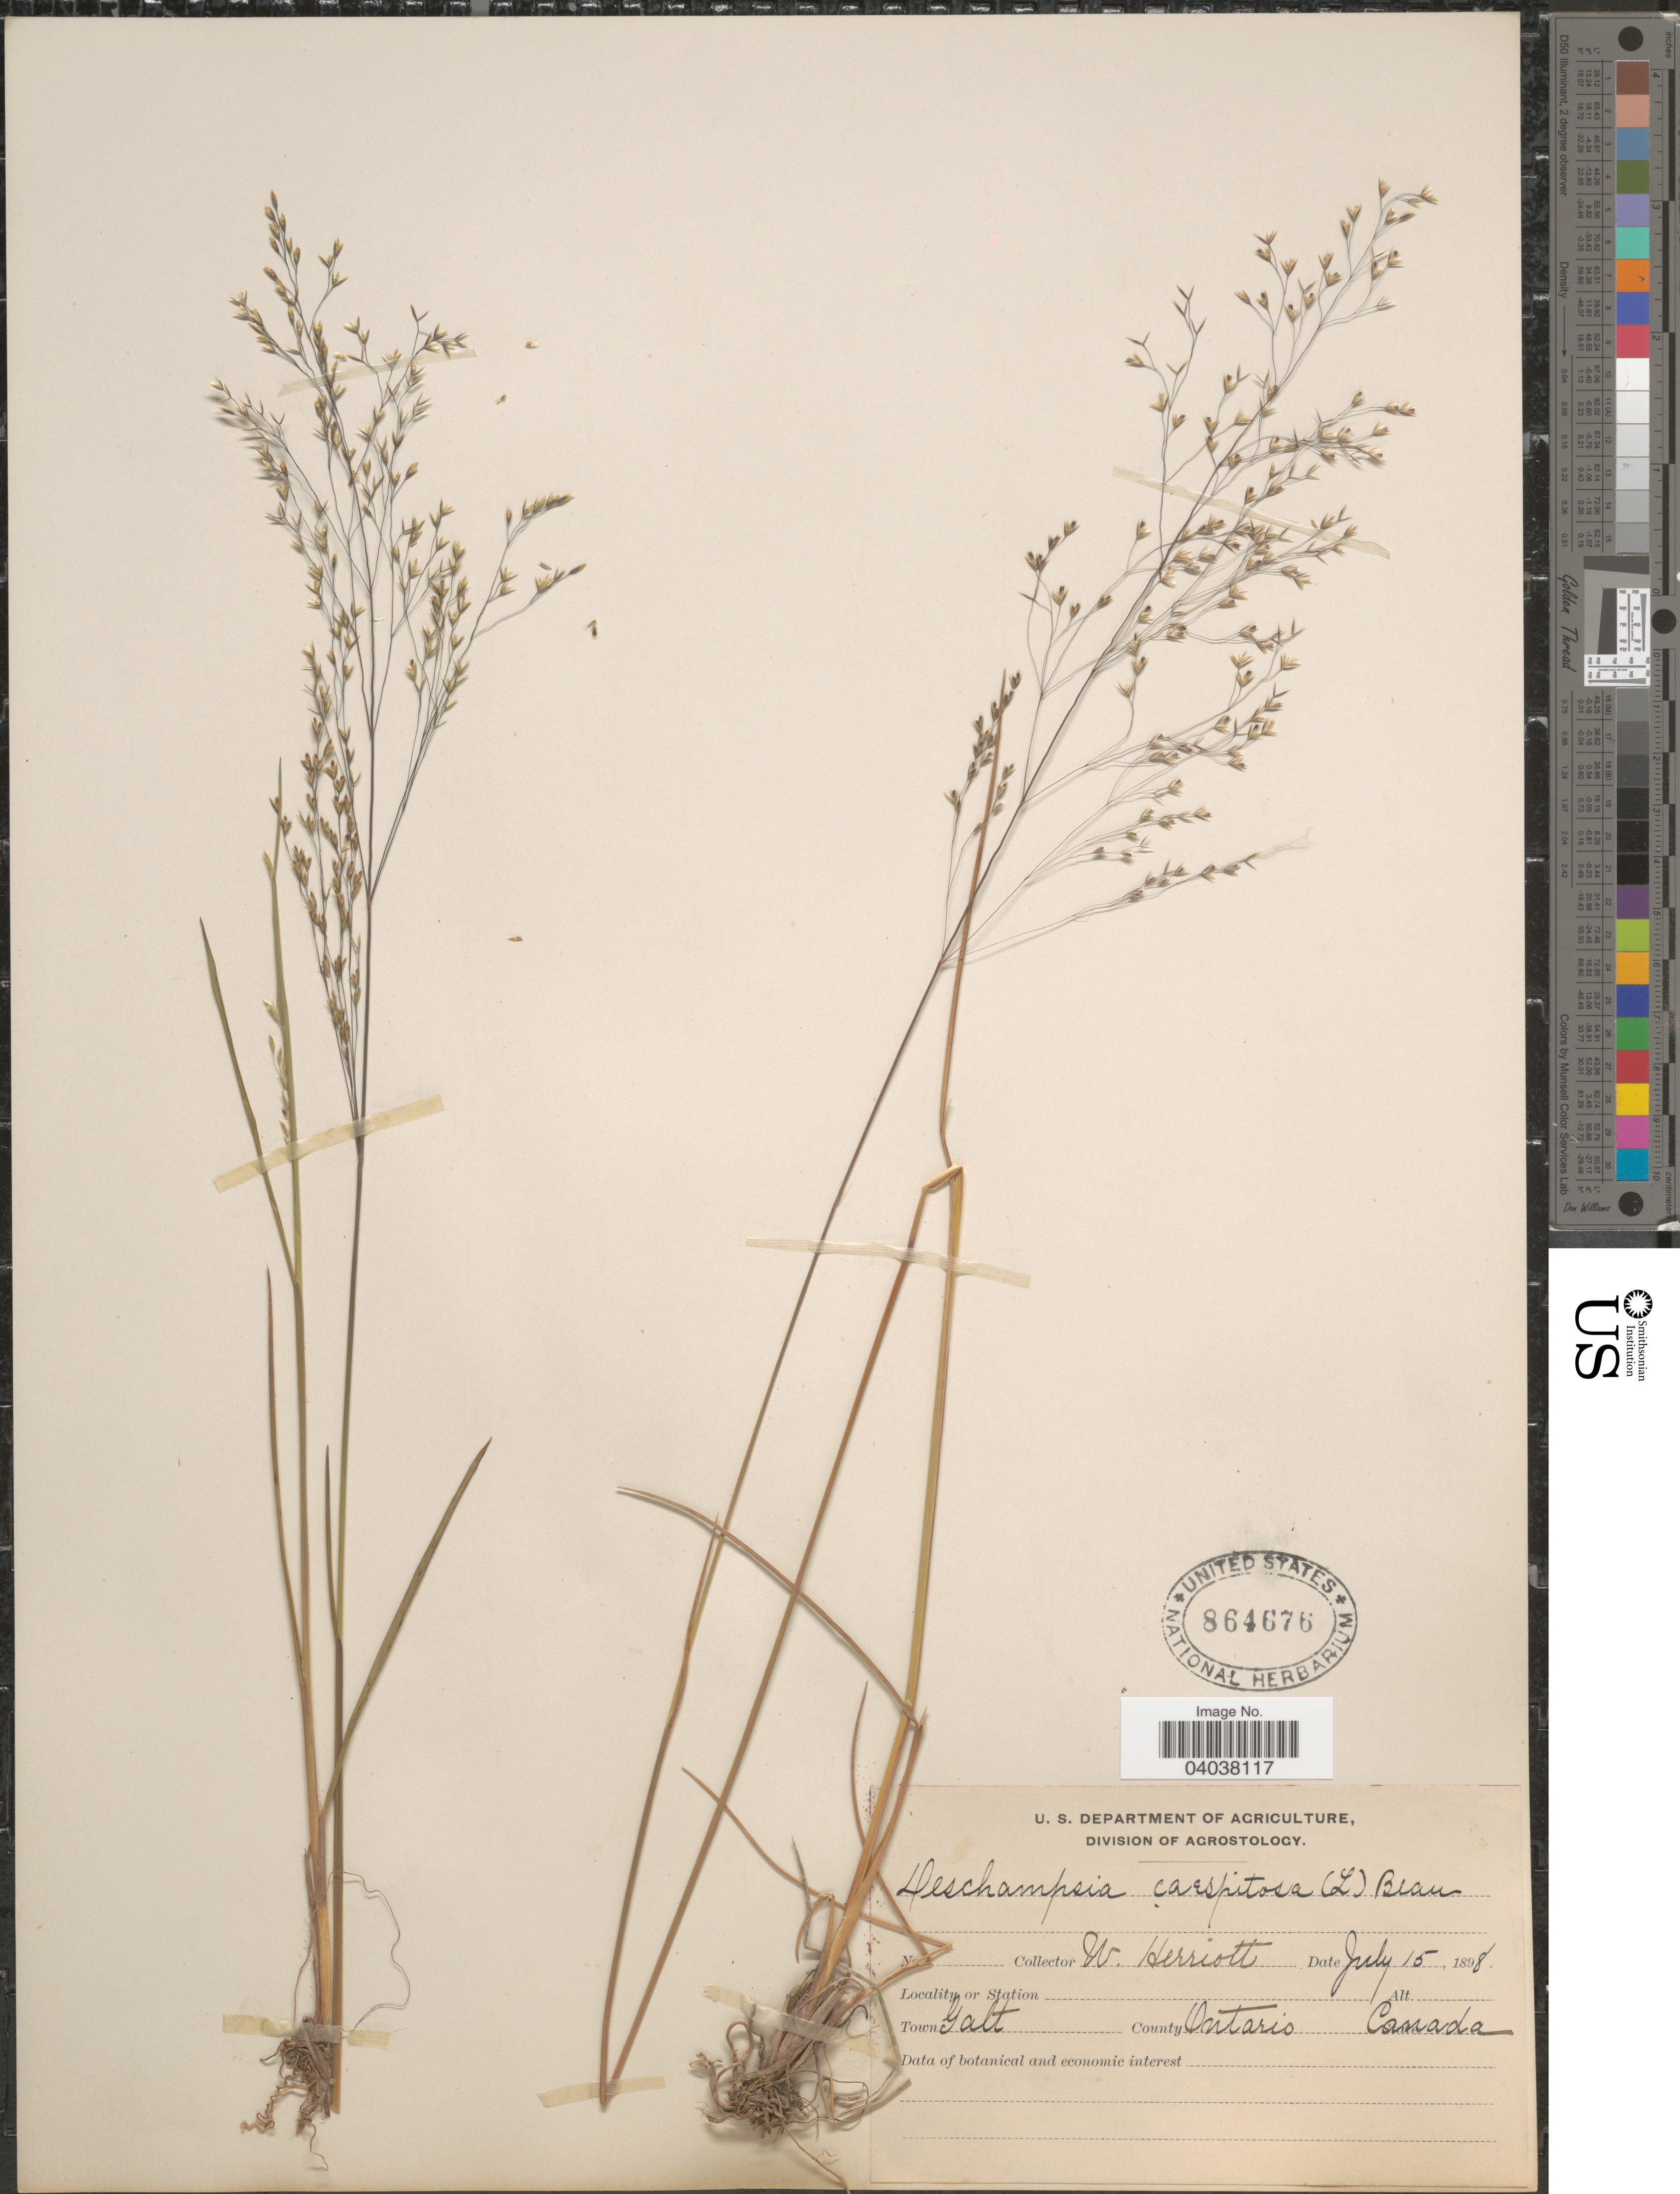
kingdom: Plantae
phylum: Tracheophyta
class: Liliopsida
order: Poales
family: Poaceae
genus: Deschampsia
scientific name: Deschampsia cespitosa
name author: (L.) P. Beauv.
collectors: W. Herriot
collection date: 1898-07-15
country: Canada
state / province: Ontario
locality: Town Galt. County Ontario.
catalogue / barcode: US 864676